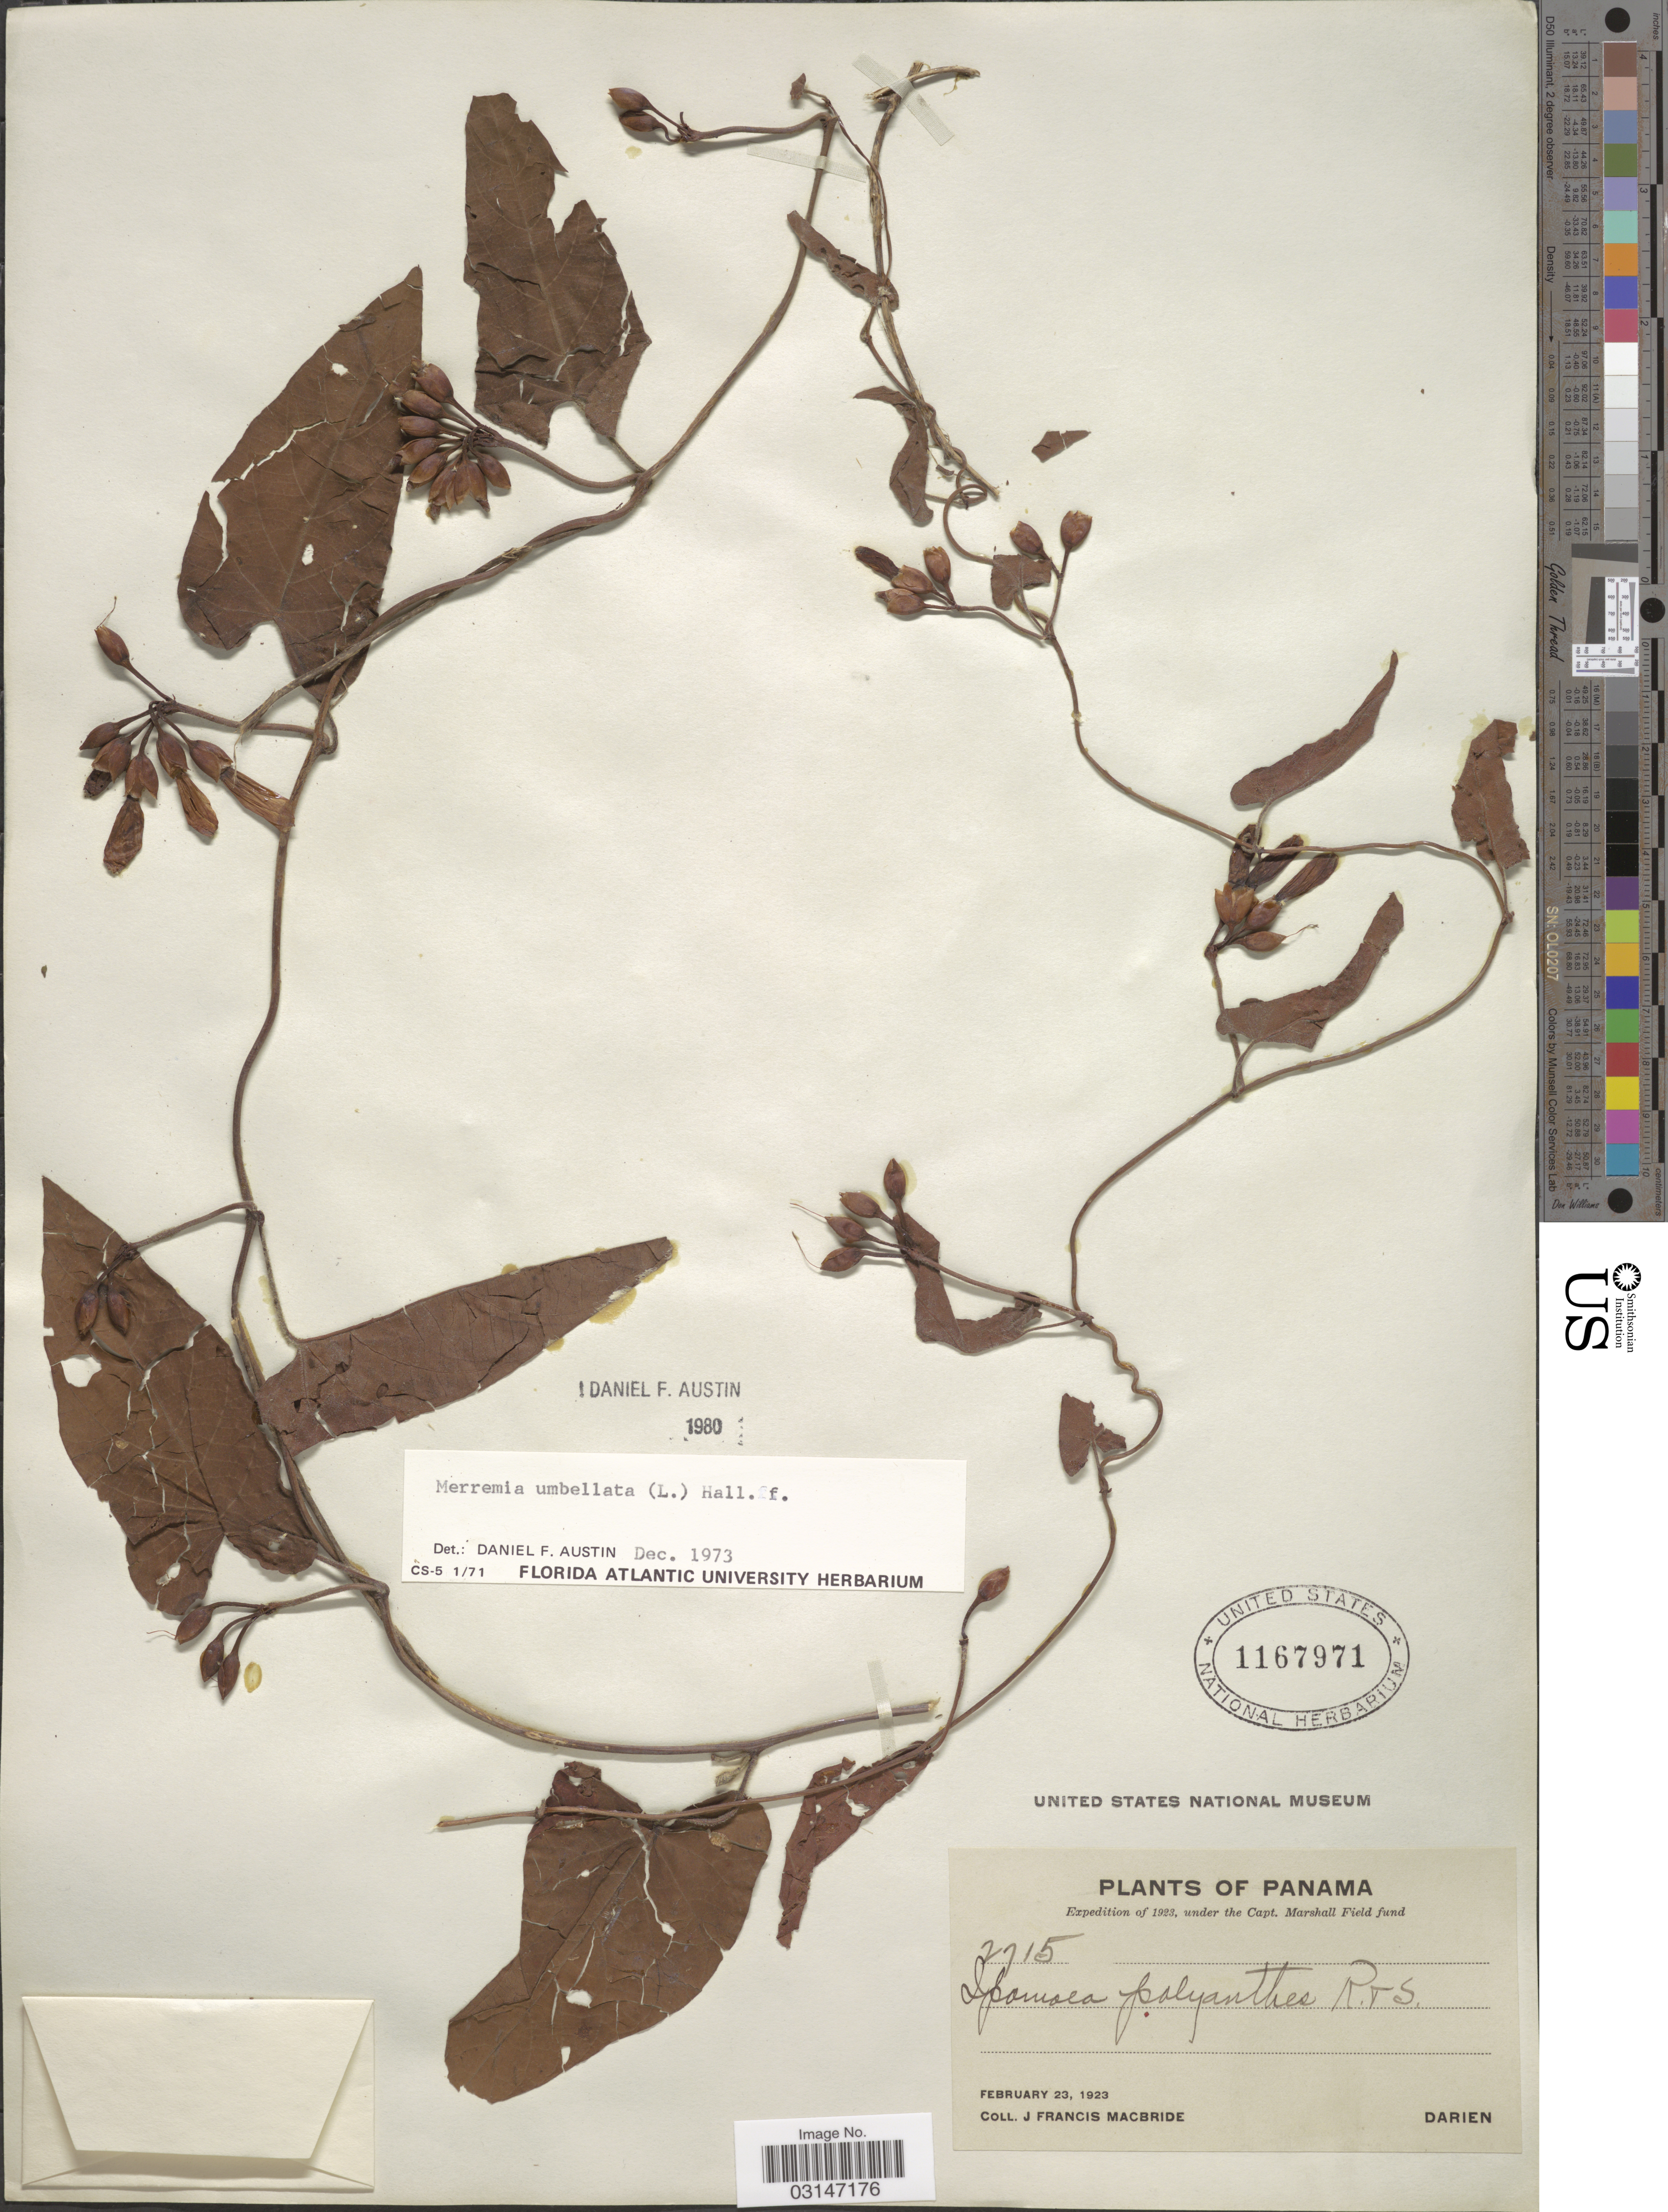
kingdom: Plantae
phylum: Tracheophyta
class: Magnoliopsida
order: Solanales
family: Convolvulaceae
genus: Camonea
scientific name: Camonea umbellata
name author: (L.) A. R. Simões & Staples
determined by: Strong, Mark T., (BOT), Smithsonian Institution - National Museum of Natural History (UNITED STATES)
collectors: J. F. Macbride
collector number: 2715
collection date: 1923-02-23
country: Panama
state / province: Darién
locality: Darien.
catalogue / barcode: US 1167971